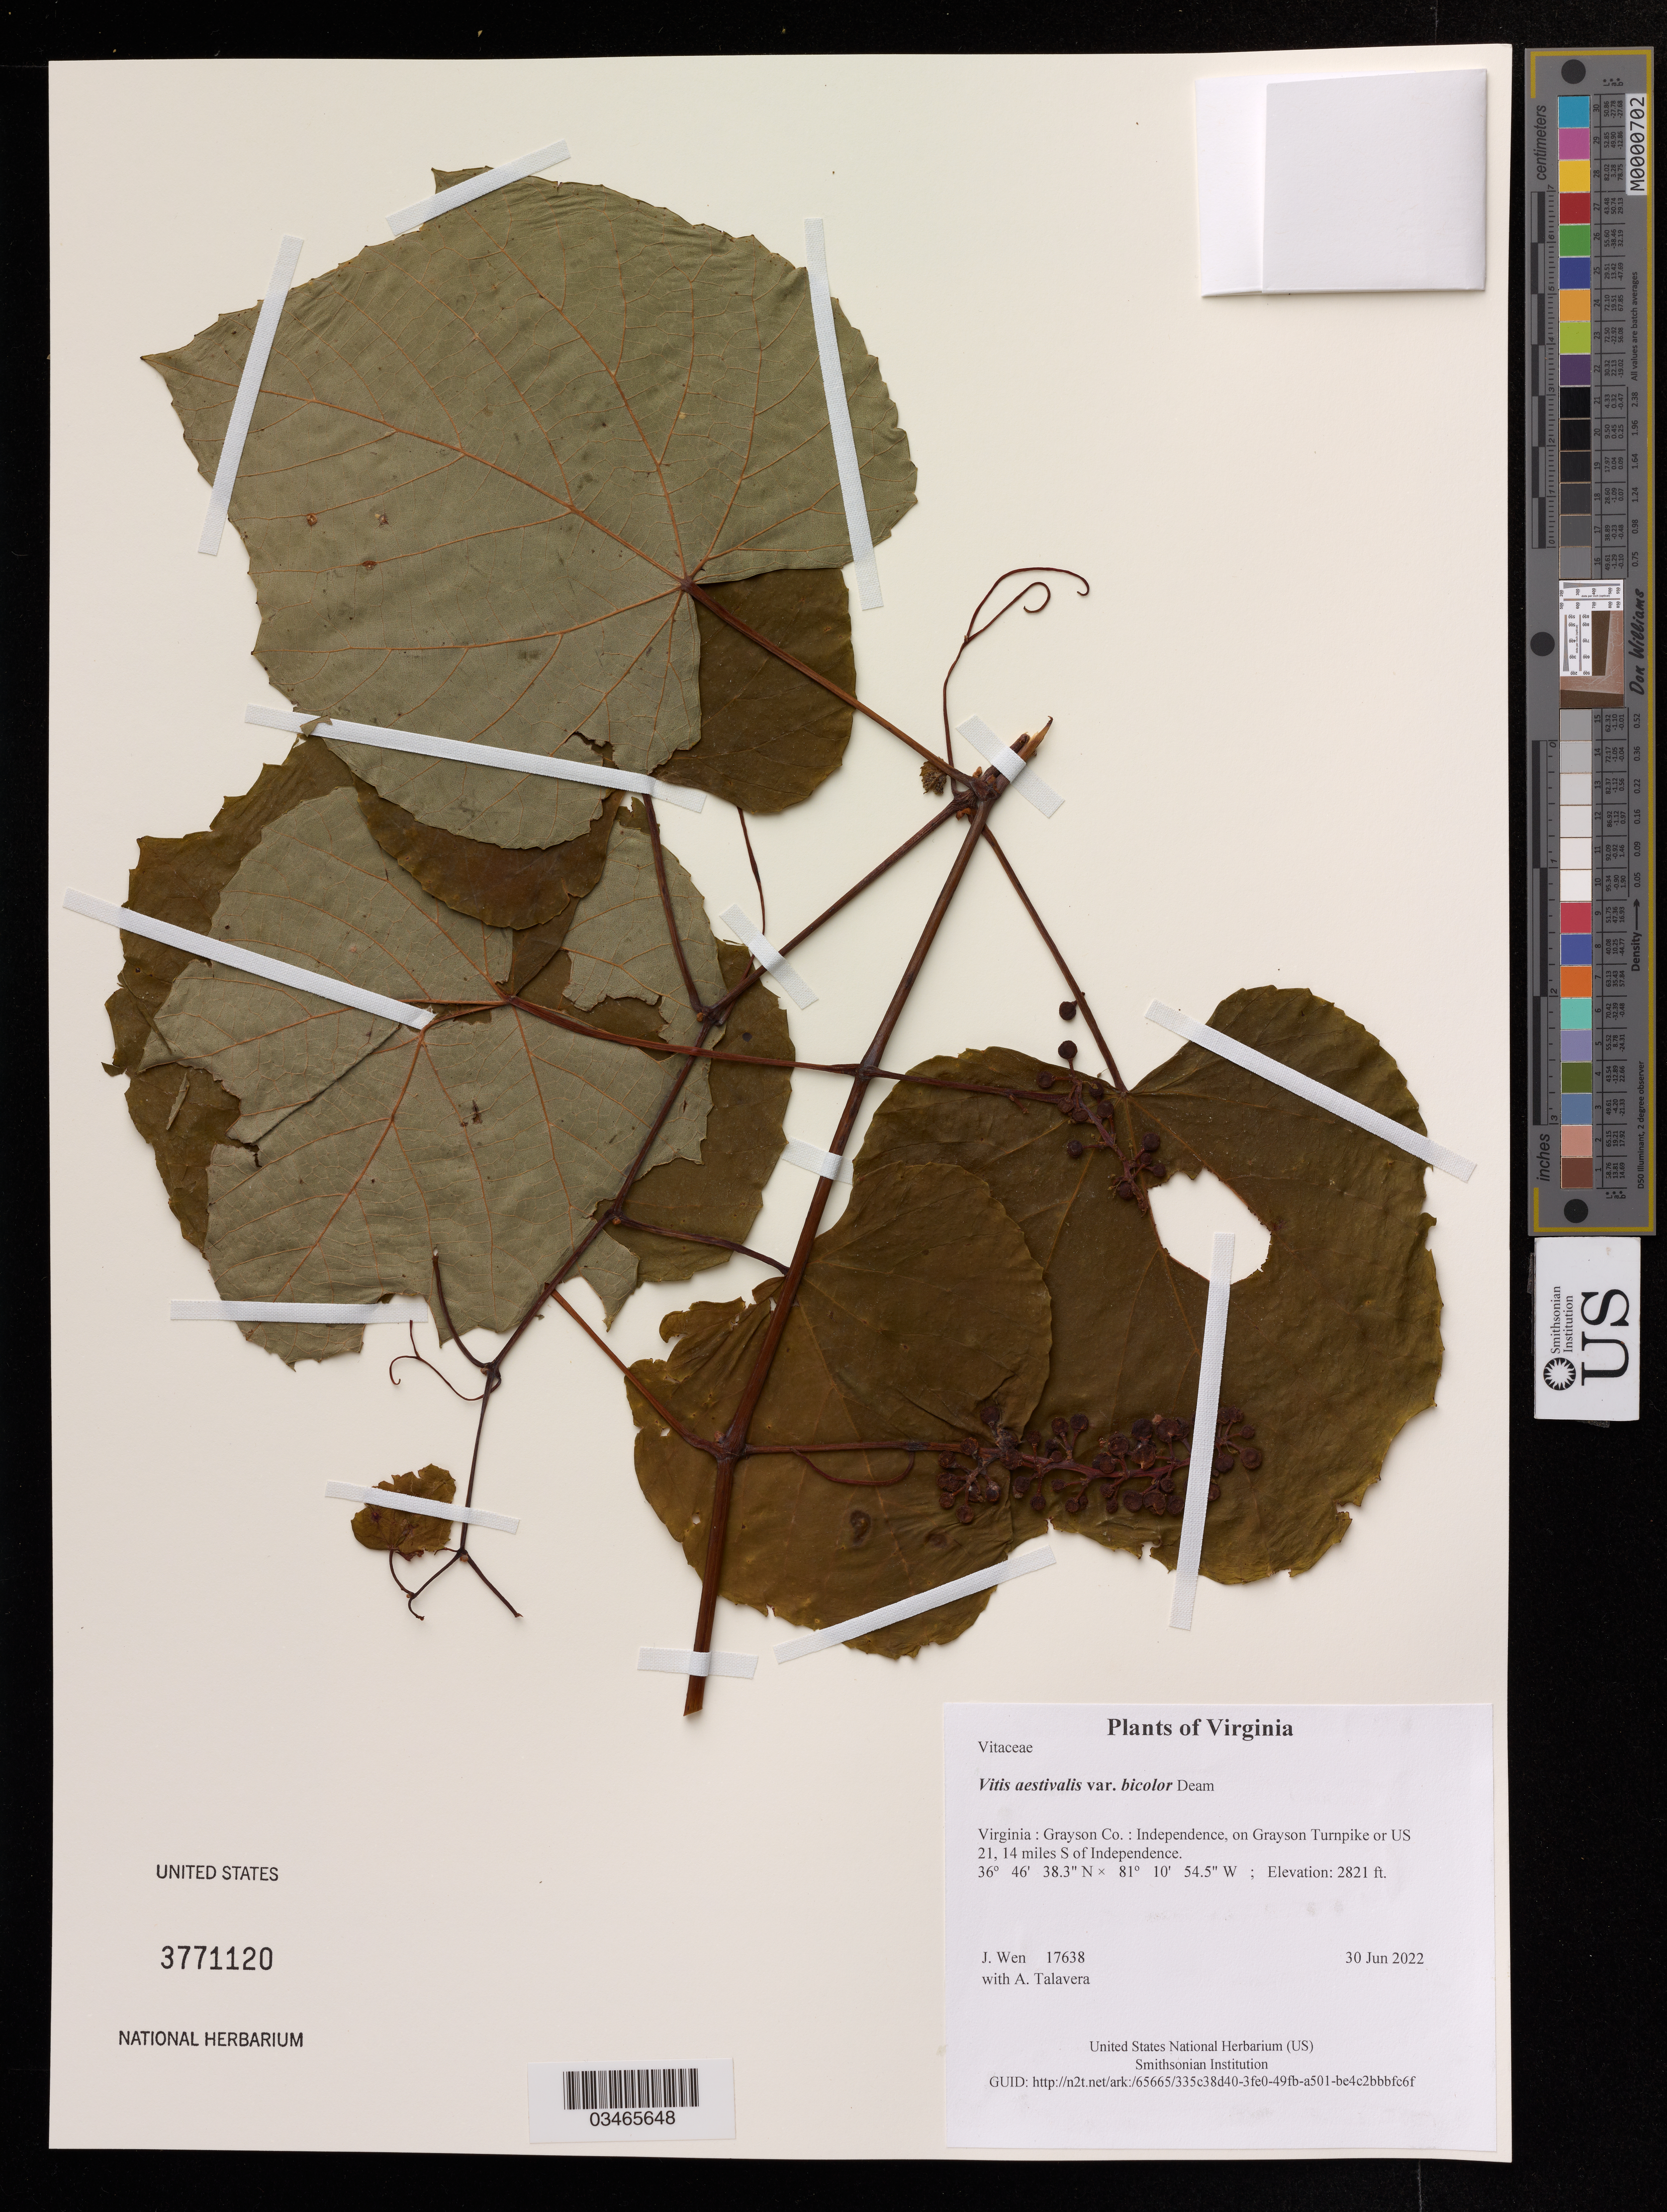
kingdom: Plantae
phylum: Tracheophyta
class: Magnoliopsida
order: Vitales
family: Vitaceae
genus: Vitis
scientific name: Vitis aestivalis var. bicolor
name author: Deam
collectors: J. Wen & A. Talavera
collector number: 17638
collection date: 2022-06-30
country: United States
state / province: Virginia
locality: Grayson Co.: Independence, on Grayson Turnpike or US 21, 14 miles S of Independence.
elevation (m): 860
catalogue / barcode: US 3771120